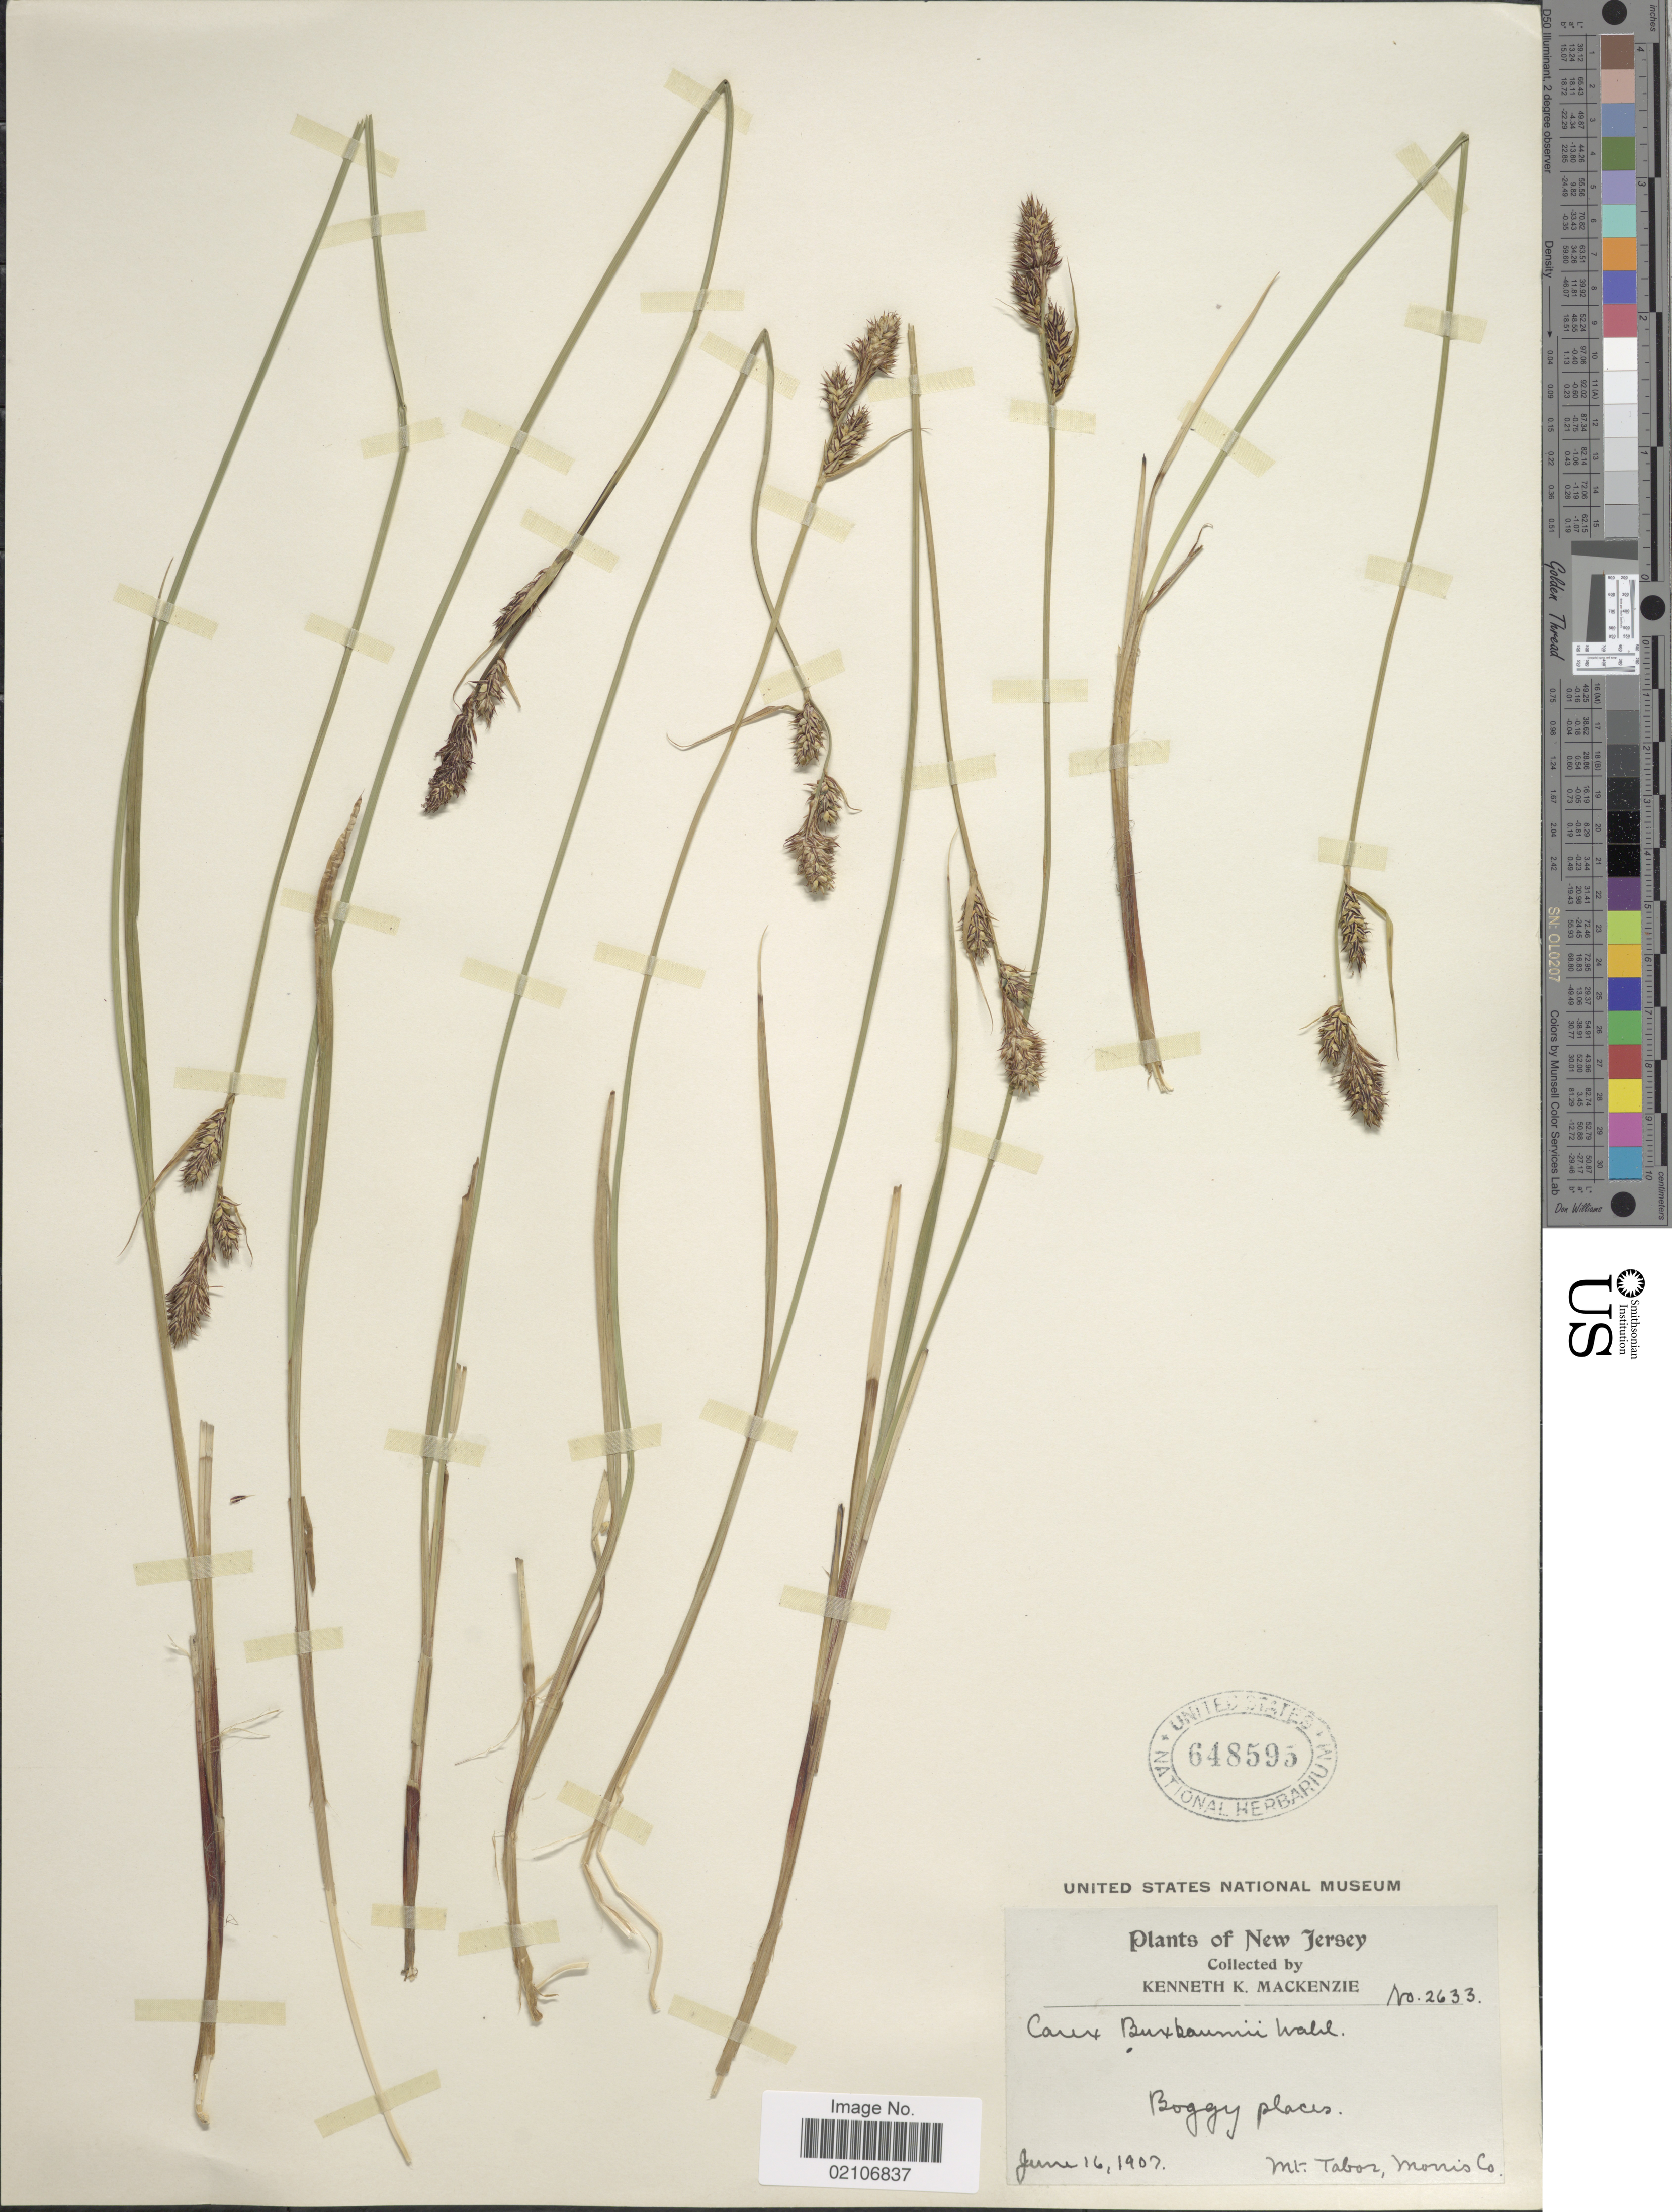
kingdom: Plantae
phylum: Tracheophyta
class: Liliopsida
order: Poales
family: Cyperaceae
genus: Carex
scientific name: Carex buxbaumii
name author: Wahlenb.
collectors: K. K. Mackenzie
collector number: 2633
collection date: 1907-06-16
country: United States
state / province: New Jersey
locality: New Jersey, Boggy places. Mt. Tabor, Morris Co.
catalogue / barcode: US 648595